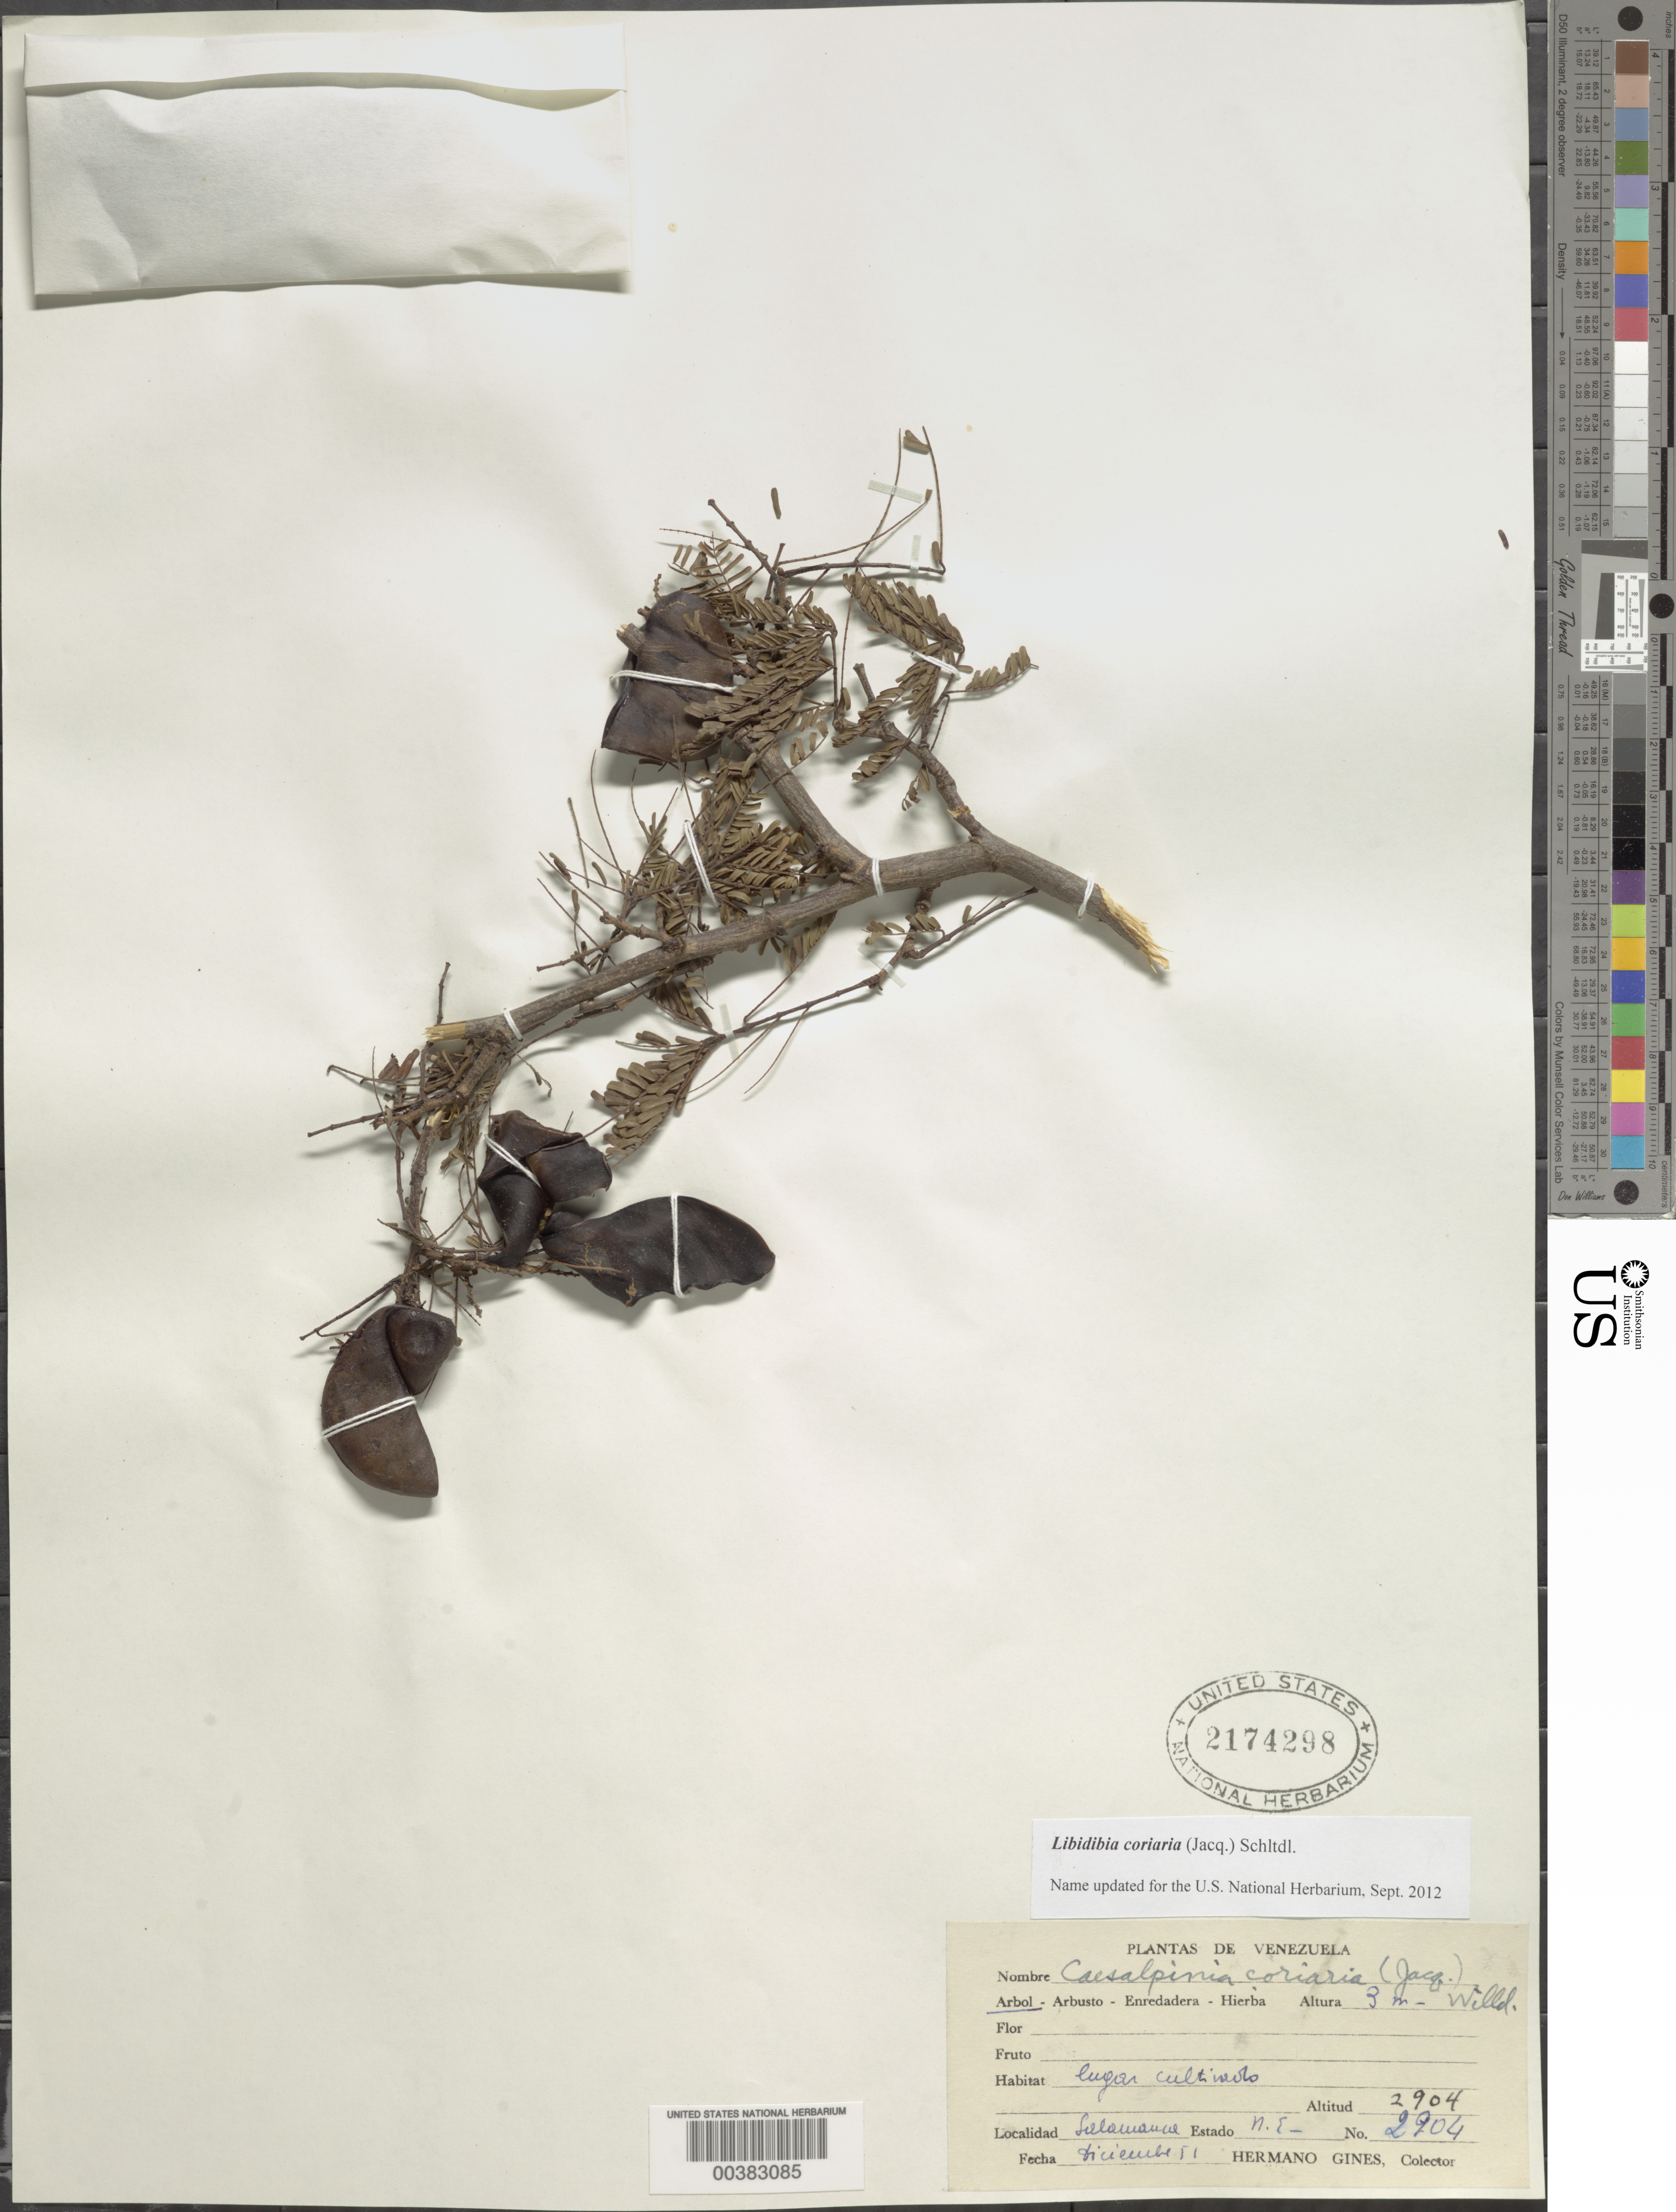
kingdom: Plantae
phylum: Tracheophyta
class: Magnoliopsida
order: Fabales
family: Fabaceae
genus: Libidibia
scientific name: Libidibia coriaria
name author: (Jacq.) Schltdl.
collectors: Bro. Gines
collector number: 2904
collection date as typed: Dec 1951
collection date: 1951-12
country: Venezuela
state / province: Nueva Esparta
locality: Salamanae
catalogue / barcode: US 2174298